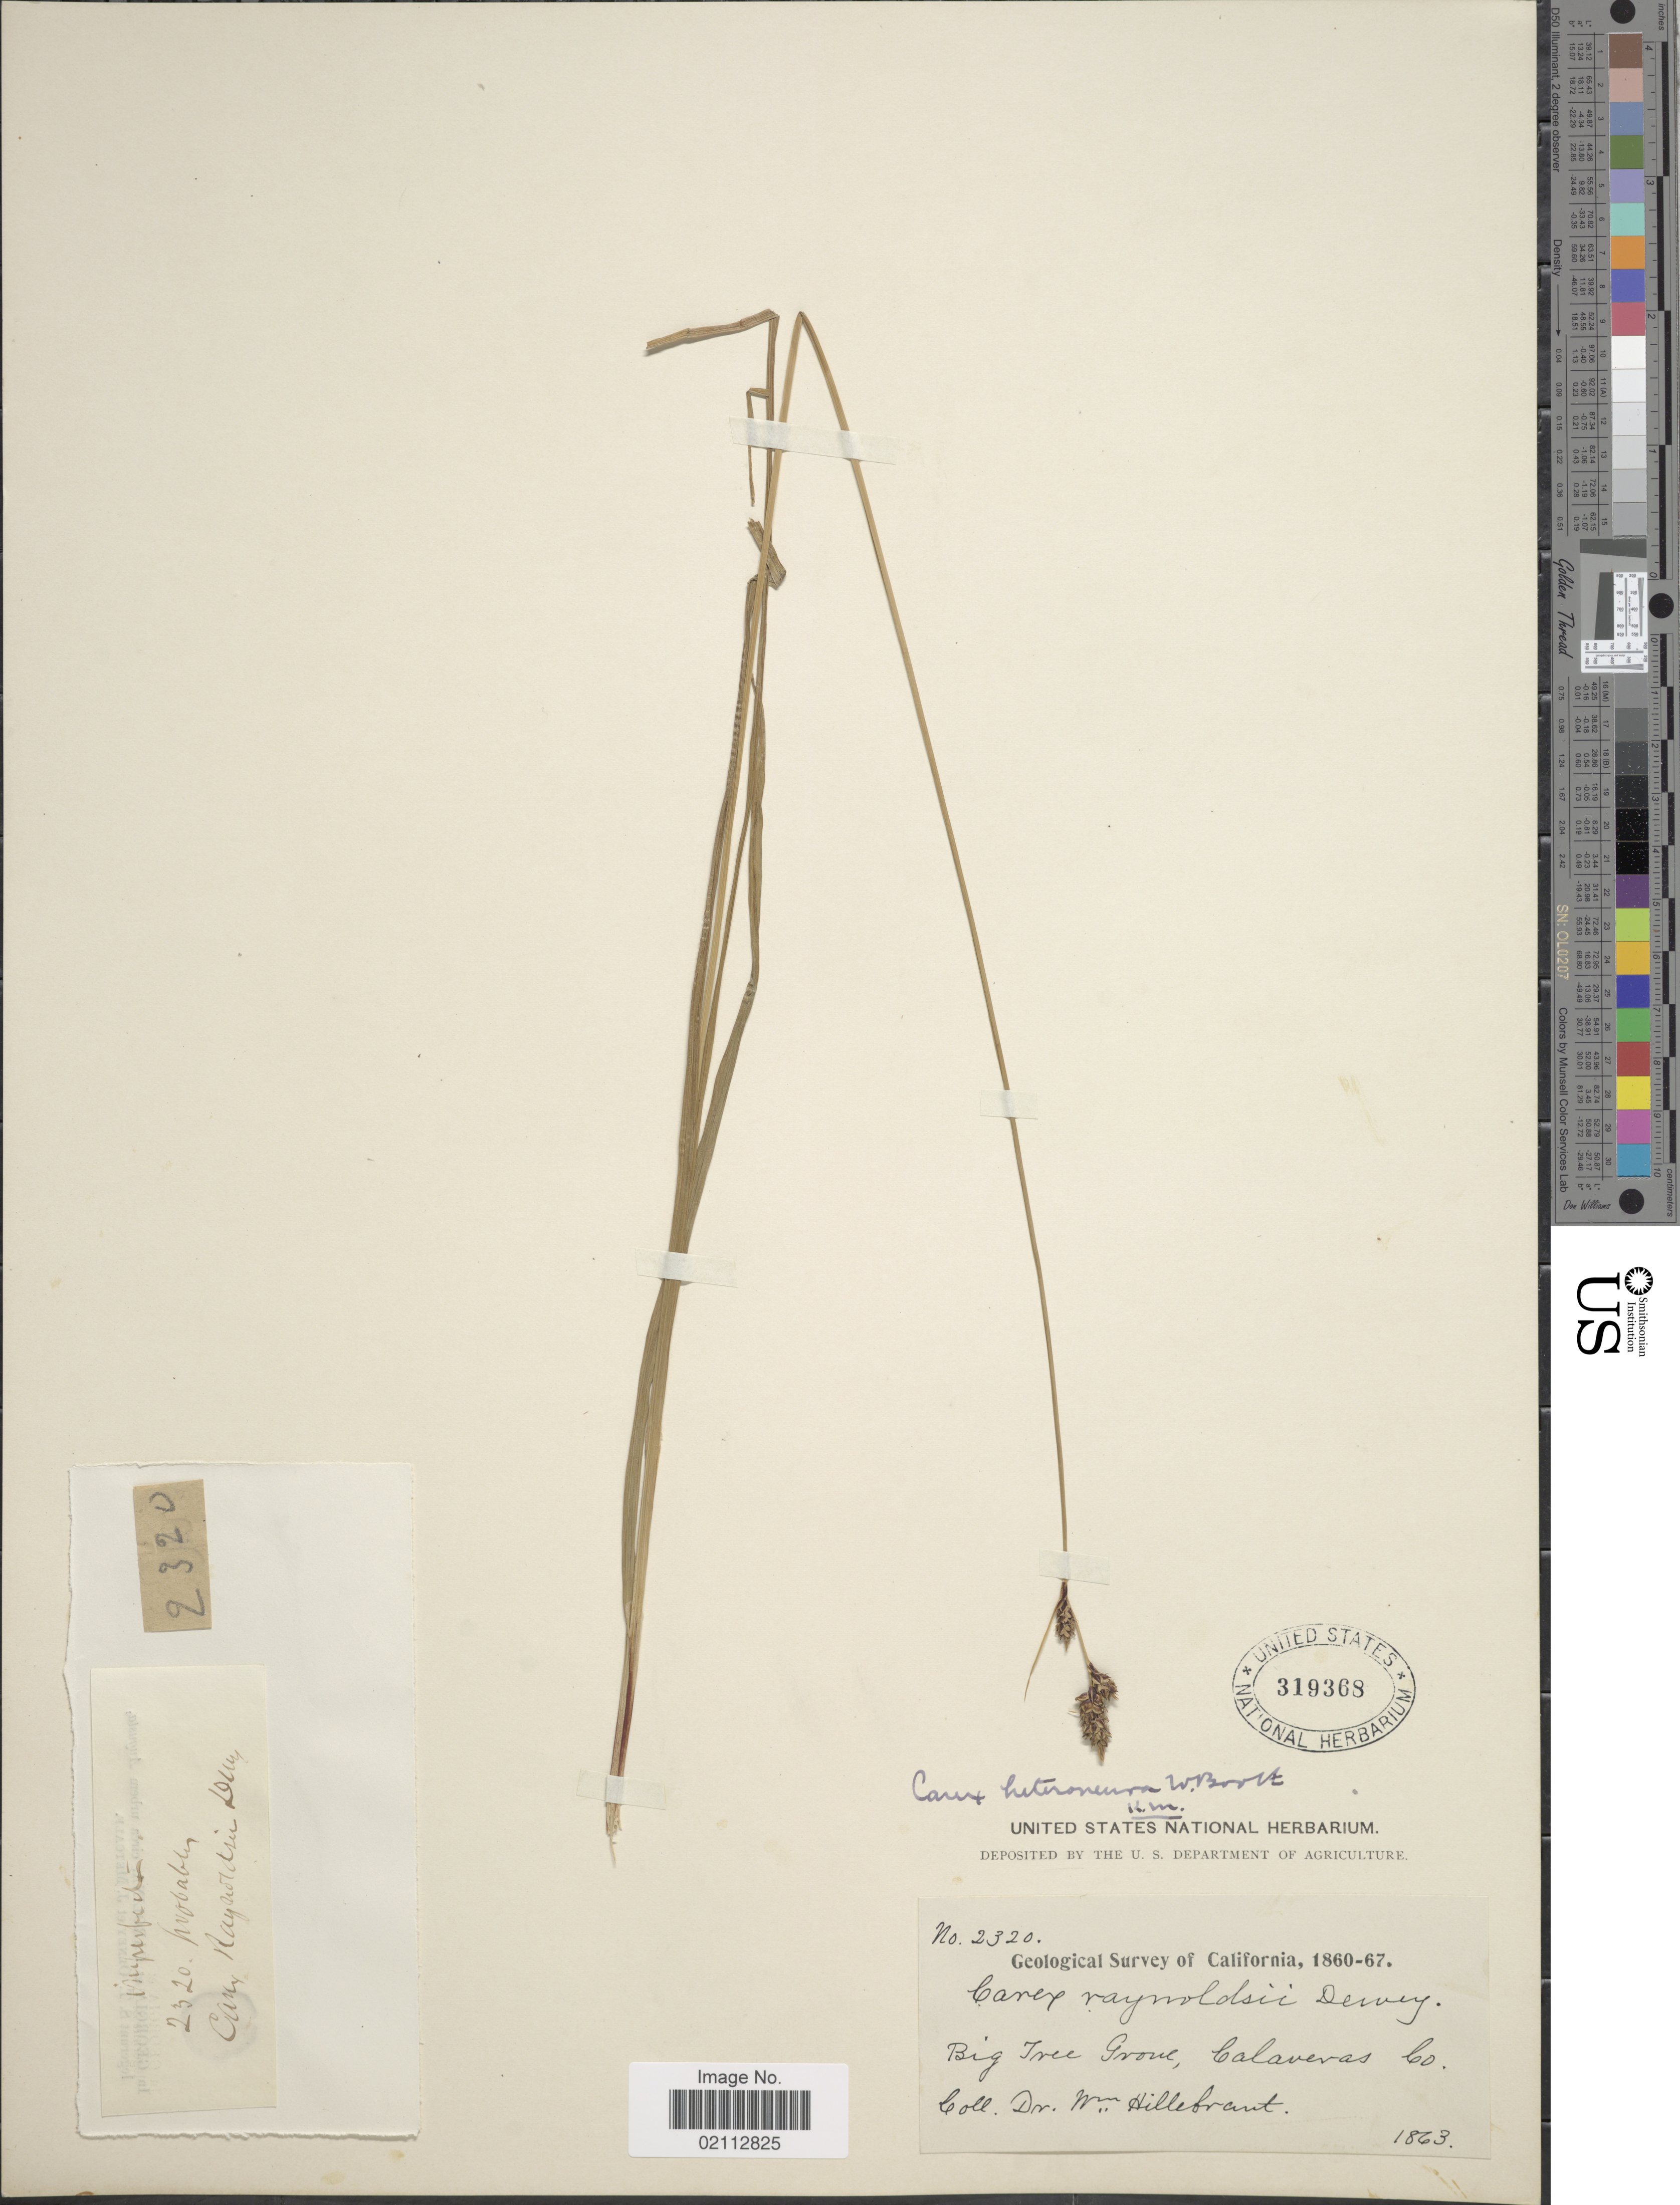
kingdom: Plantae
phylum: Tracheophyta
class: Liliopsida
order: Poales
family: Cyperaceae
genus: Carex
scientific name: Carex heteroneura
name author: S. Watson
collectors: W. Hillebrand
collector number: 2320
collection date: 1863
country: United States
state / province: California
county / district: Calaveras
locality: Big Tree Grove, Calaveras Co.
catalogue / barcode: US 319368